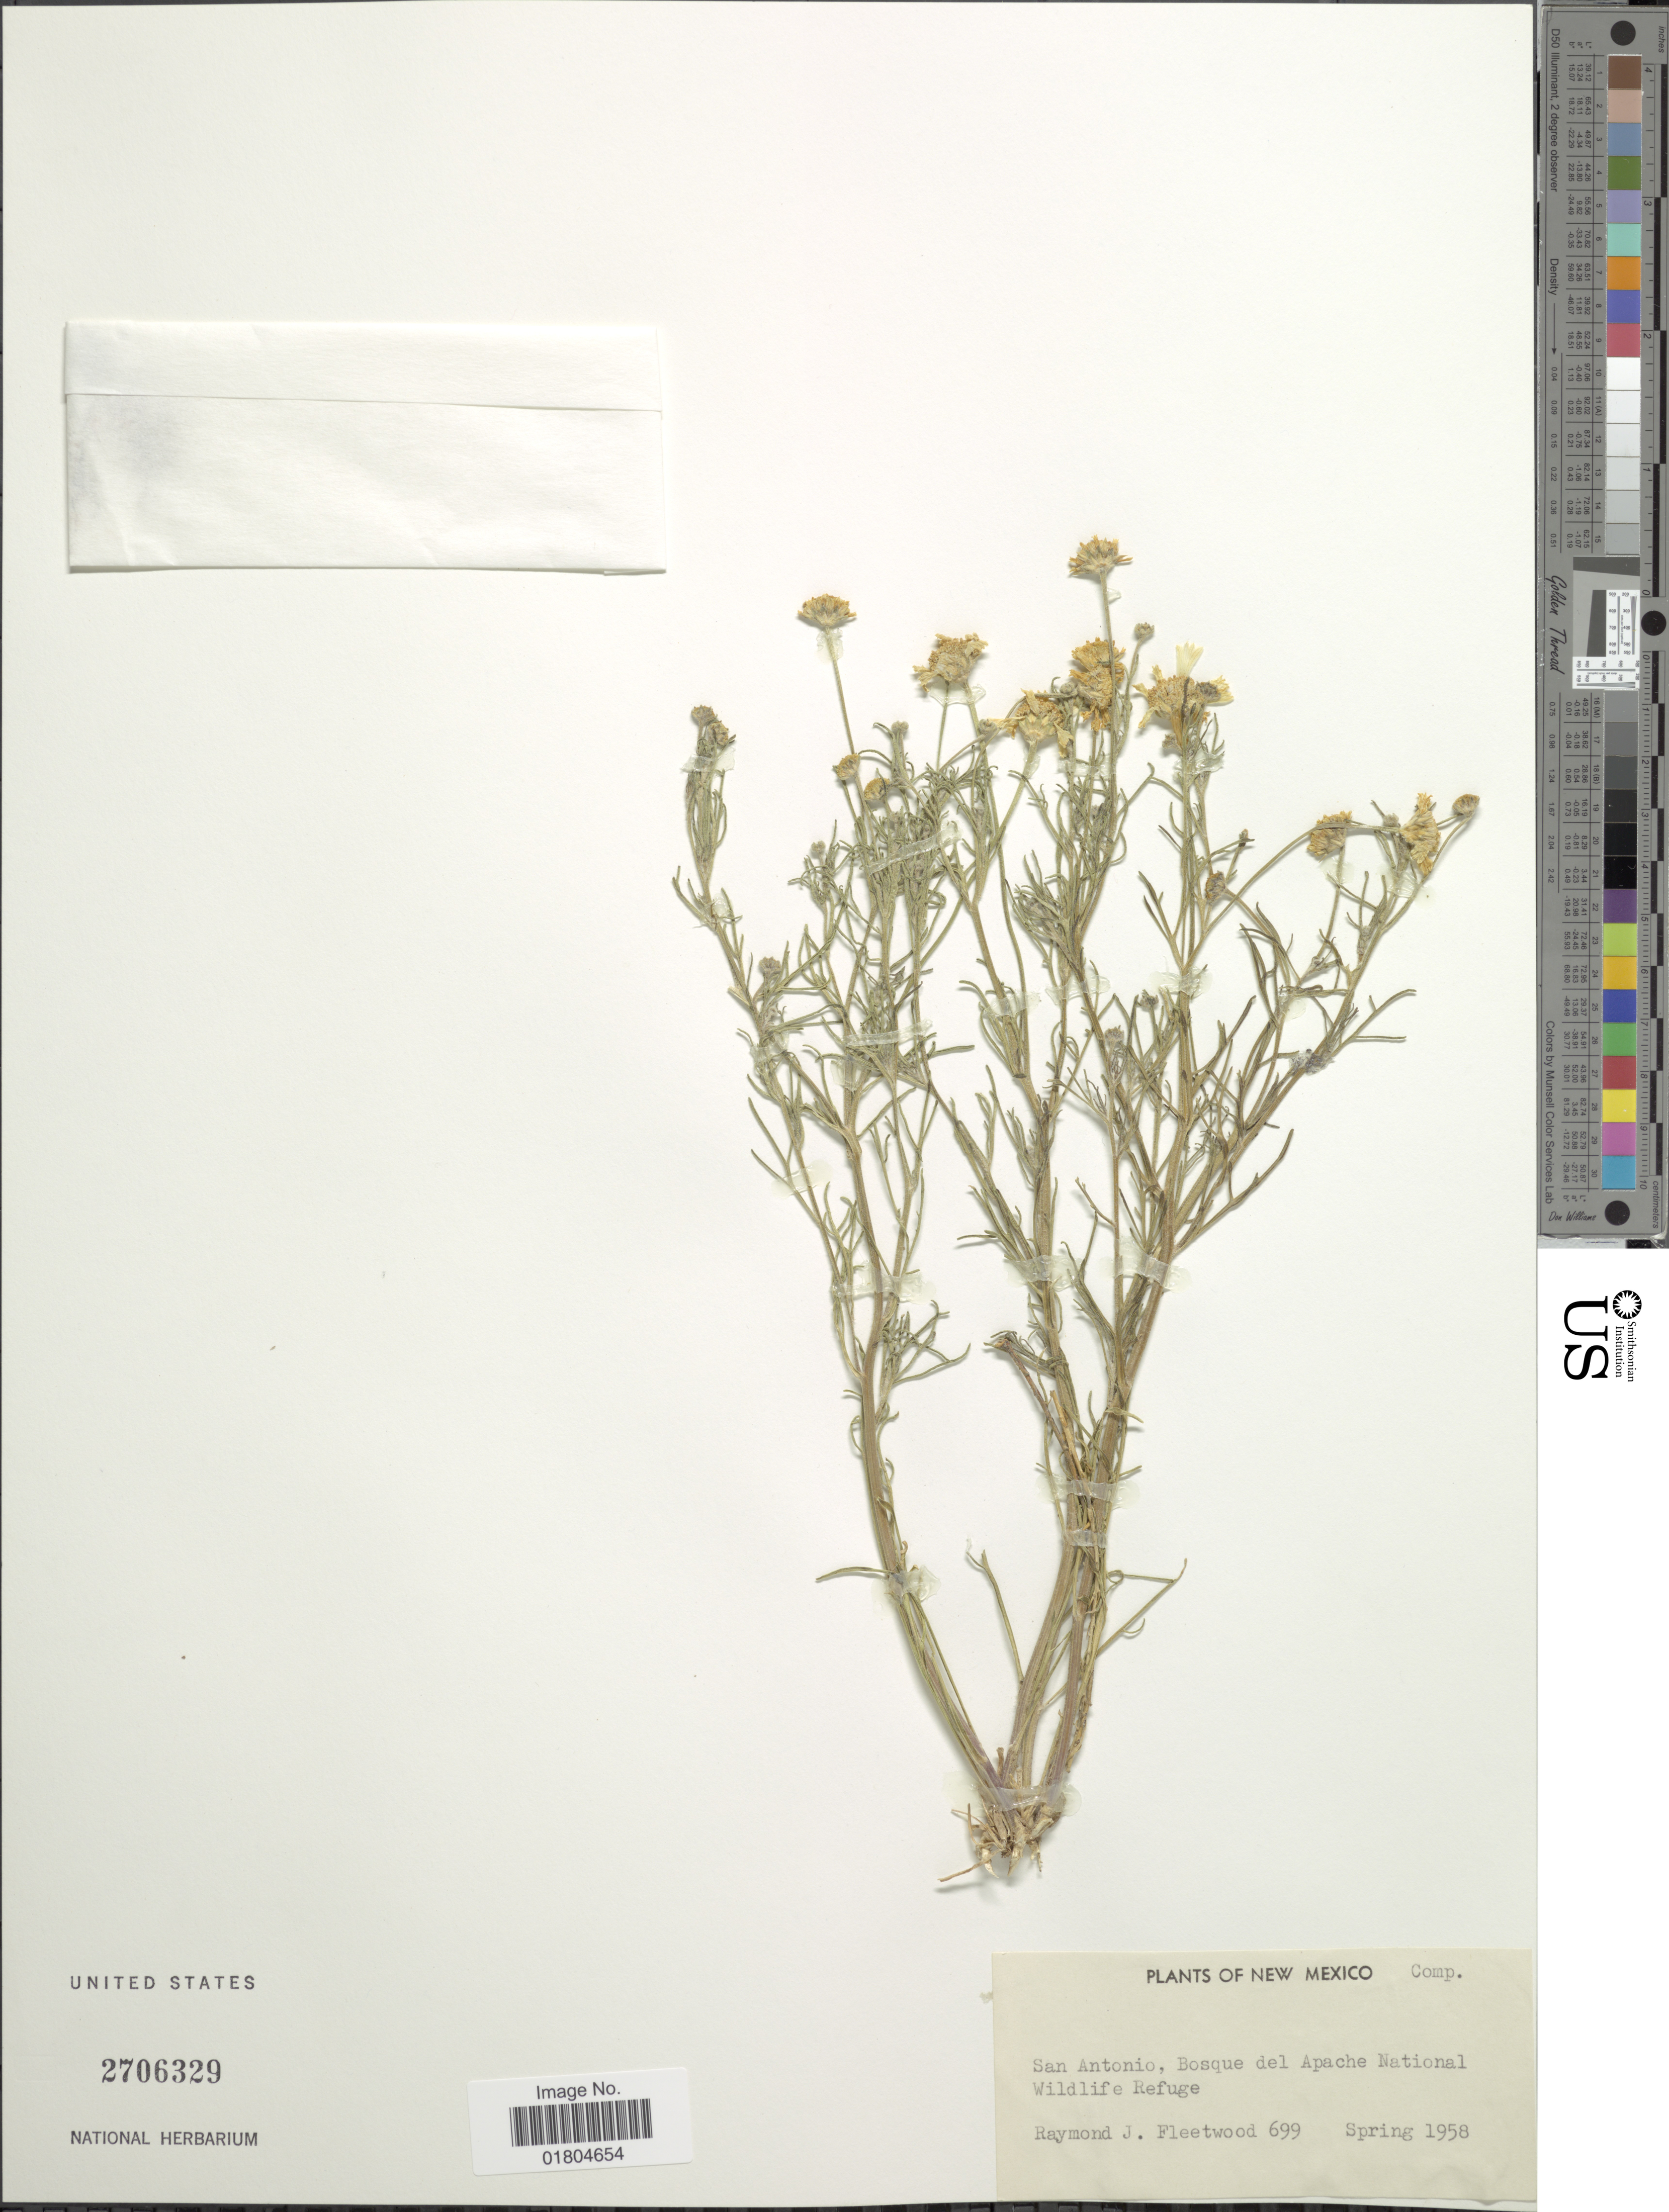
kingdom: Plantae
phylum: Tracheophyta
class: Magnoliopsida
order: Asterales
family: Asteraceae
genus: Hymenoxys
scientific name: Hymenoxys odorata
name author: DC.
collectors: R. J. Fleetwood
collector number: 699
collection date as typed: Spring 1958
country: United States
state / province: New Mexico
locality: Bosque del Apache National Wildlife Refuge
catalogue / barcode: US 2706329